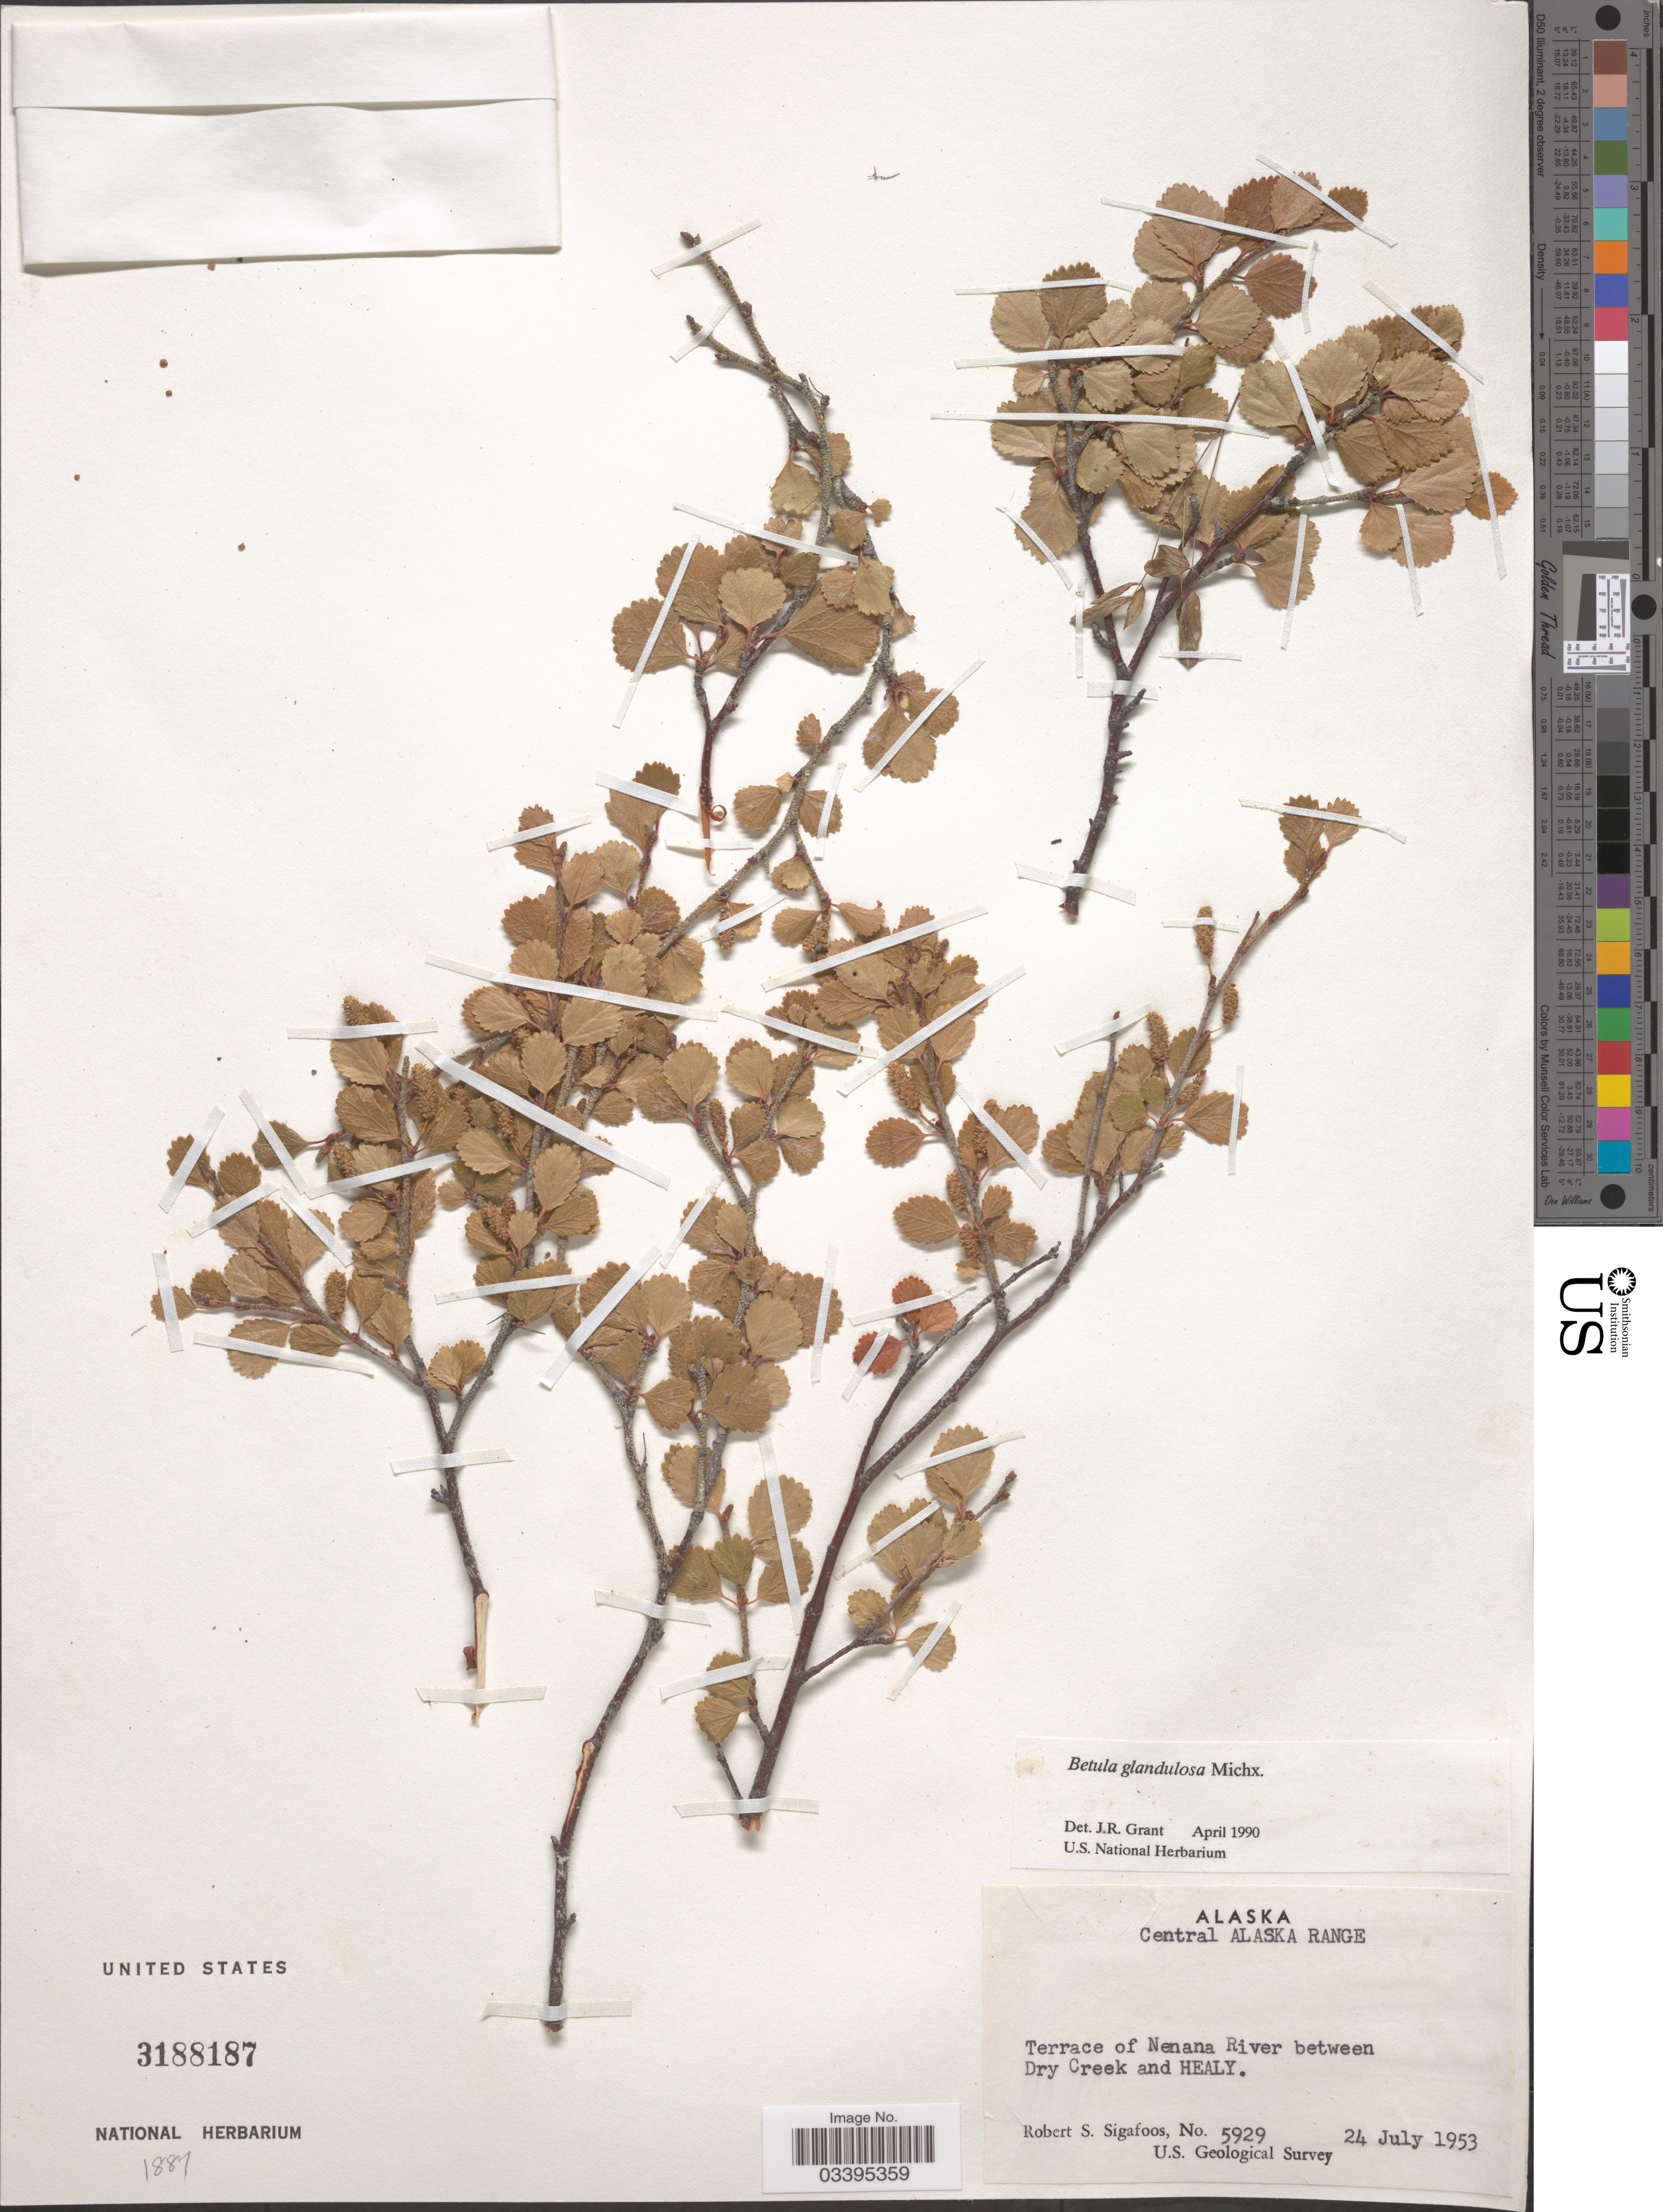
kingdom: Plantae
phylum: Tracheophyta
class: Magnoliopsida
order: Fagales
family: Betulaceae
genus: Betula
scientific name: Betula glandulosa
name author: Michx.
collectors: R. Sigafoos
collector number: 5929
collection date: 1953-07-24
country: United States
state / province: Alaska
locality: Central Alaska Range. Terrace of Nenana River between Dry Creek and Healy.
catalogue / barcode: US 3188187